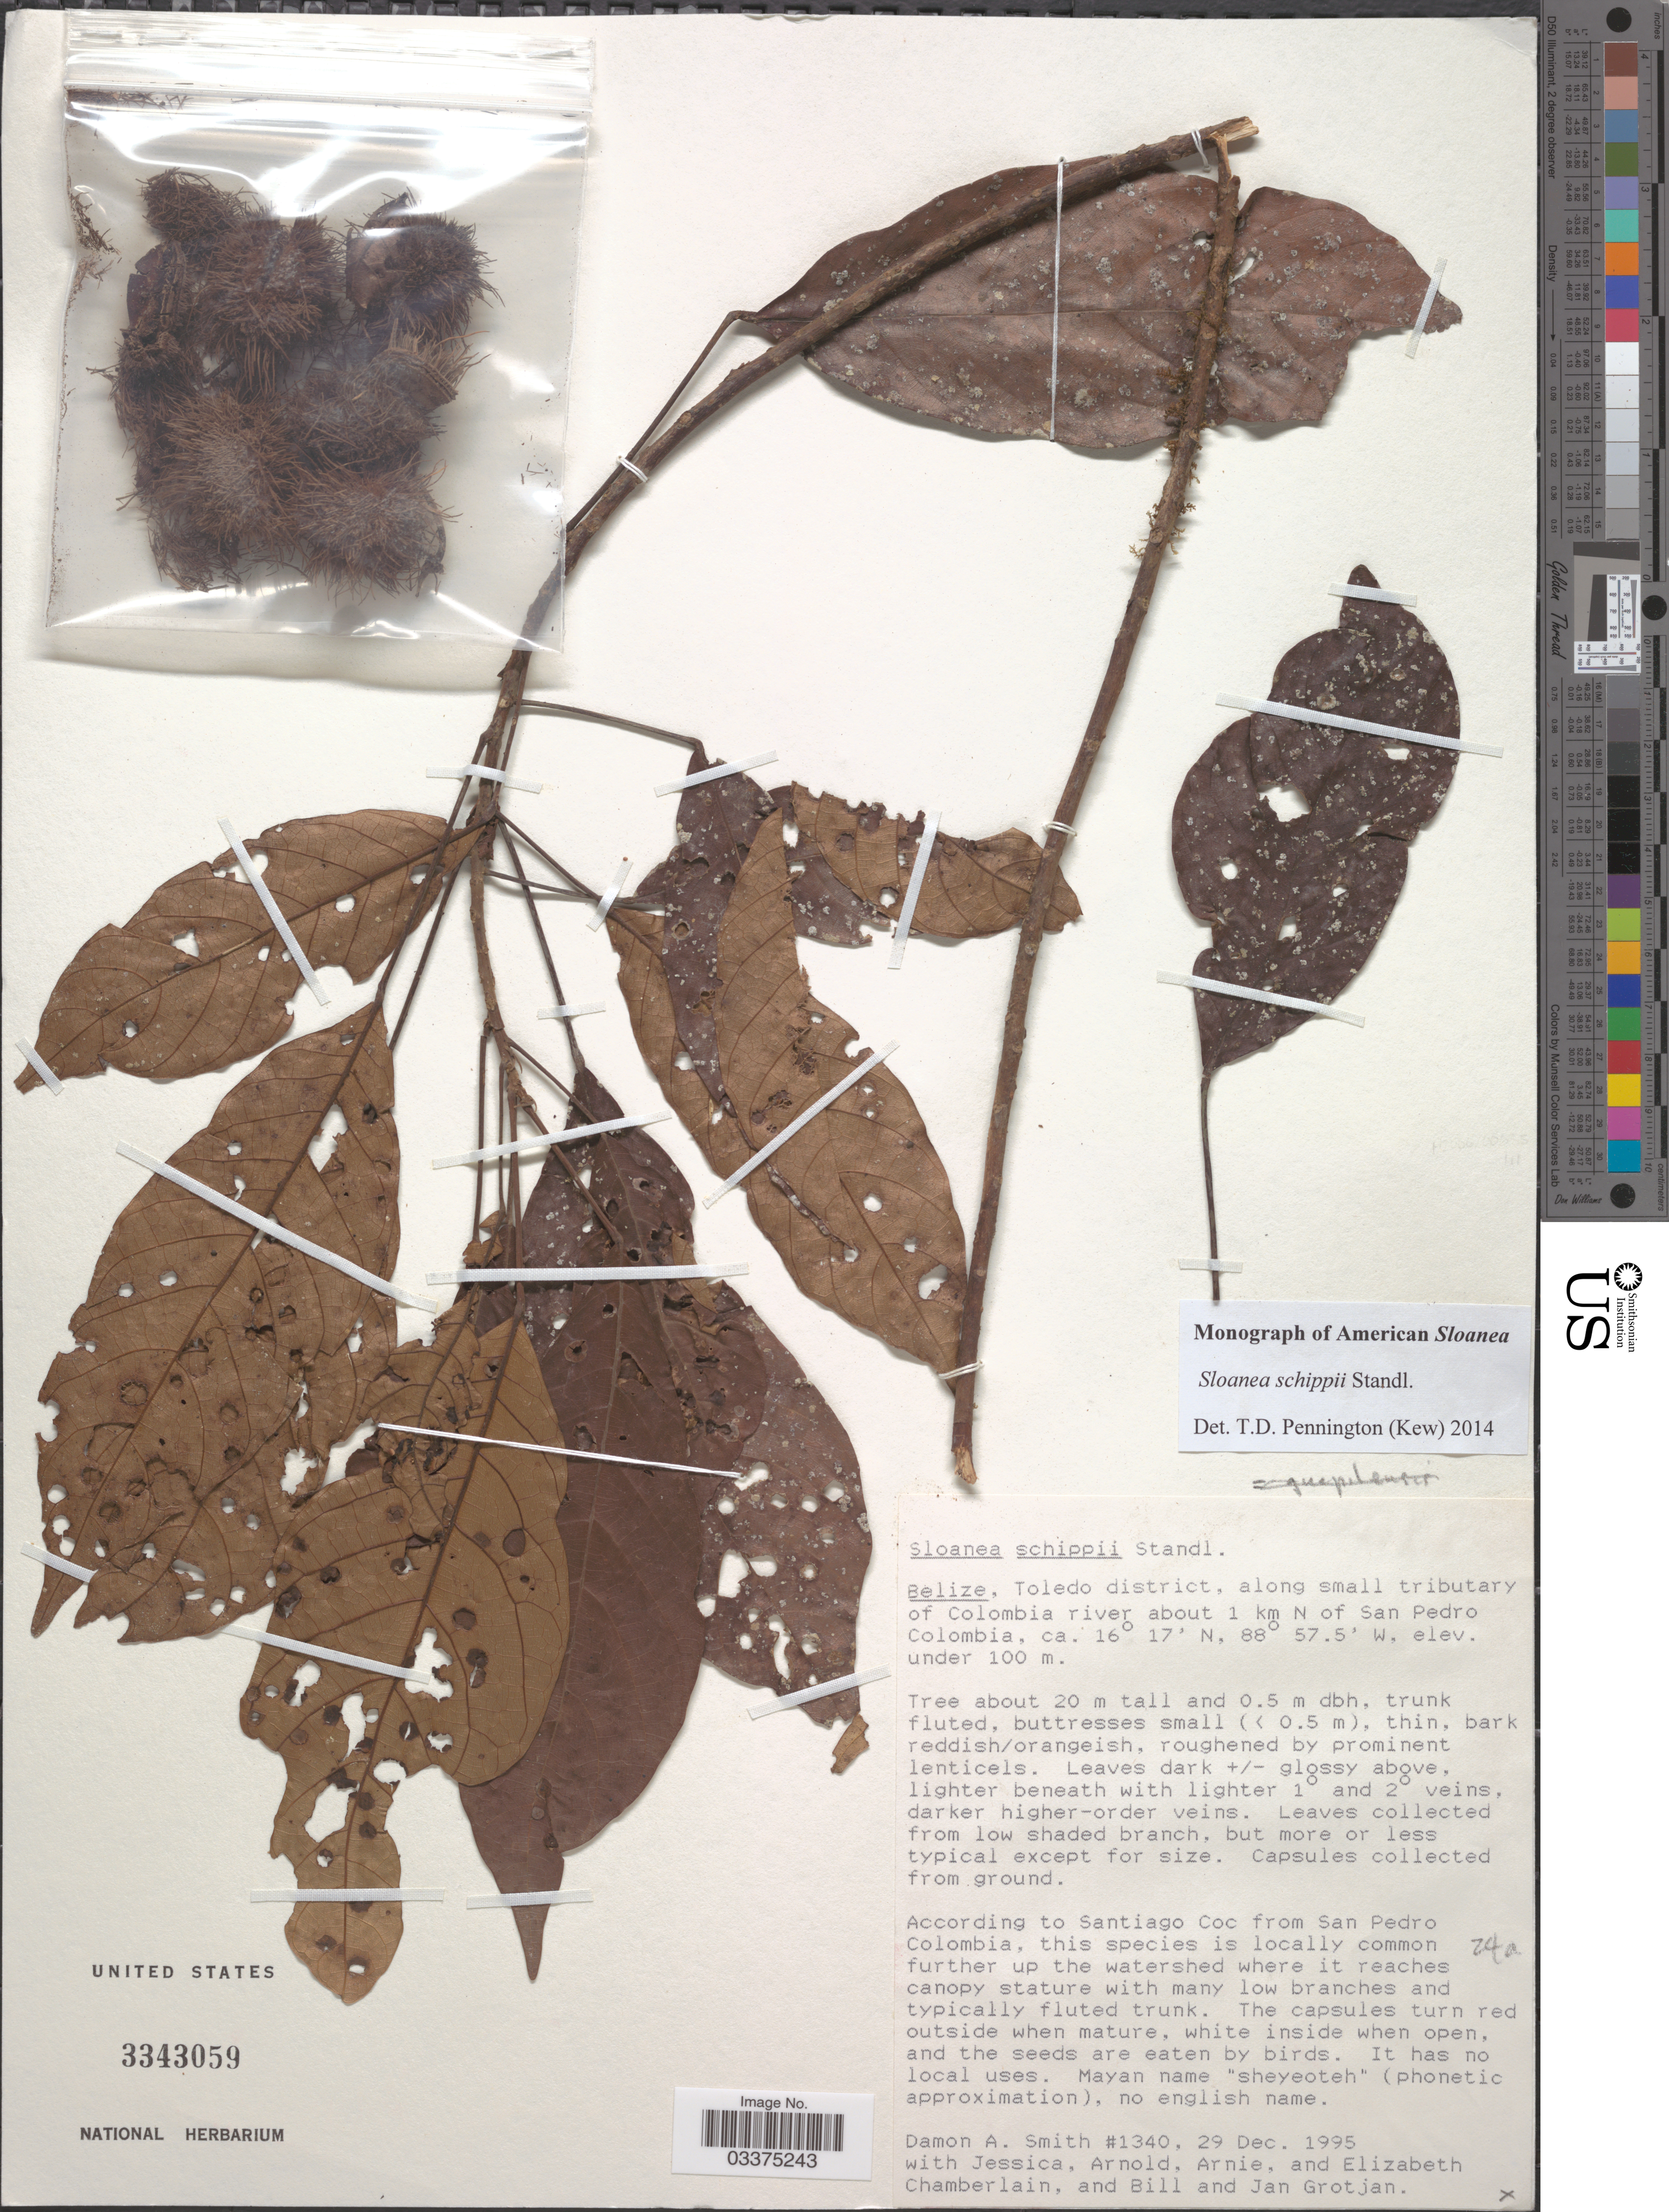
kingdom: Plantae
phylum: Tracheophyta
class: Magnoliopsida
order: Oxalidales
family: Elaeocarpaceae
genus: Sloanea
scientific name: Sloanea schippii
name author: Standl.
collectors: D. A. Smith, J. Chamberlain, A. Chamberlain, A. Chamberlain & et al.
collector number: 1340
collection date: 1995-12-29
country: Belize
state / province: Toledo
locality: Along small tributary of Colombia river about 1 km N of San Pedro Colombia.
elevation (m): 100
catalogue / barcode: US 3343059